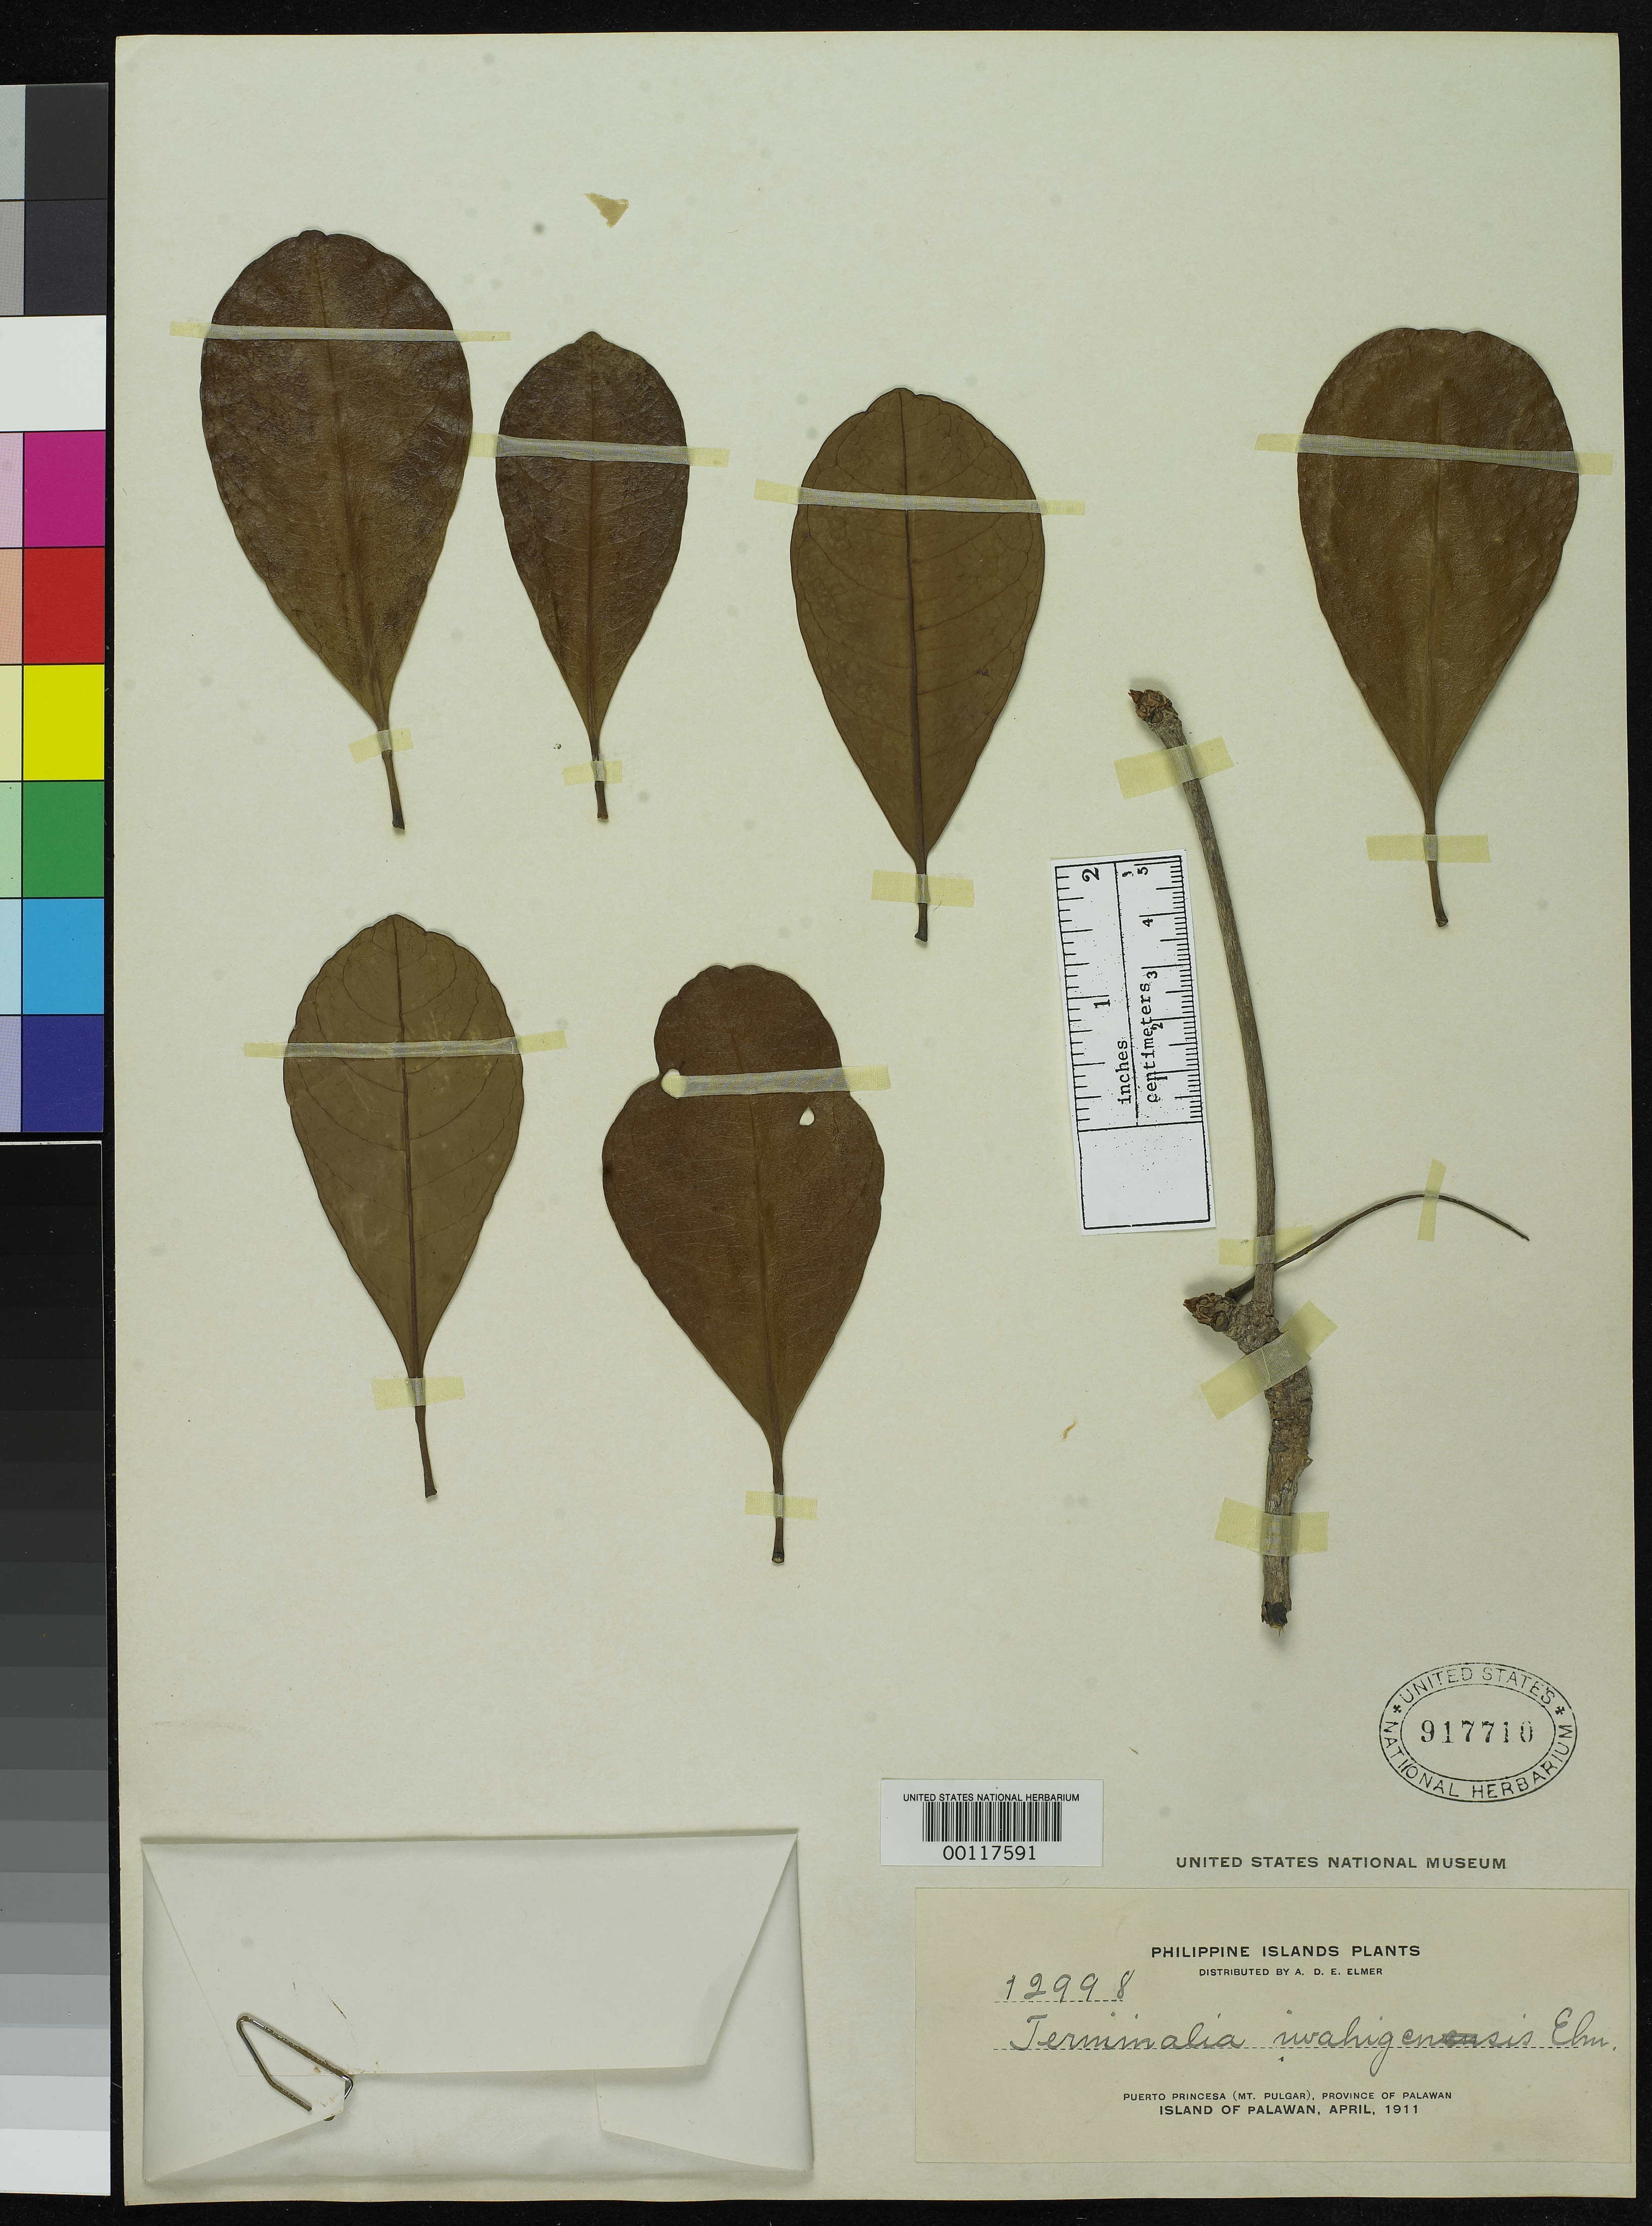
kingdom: Plantae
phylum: Tracheophyta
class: Magnoliopsida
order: Myrtales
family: Combretaceae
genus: Terminalia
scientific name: Terminalia iwahigensis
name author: Elmer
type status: Isosyntype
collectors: A. D. E. Elmer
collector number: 12998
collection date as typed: Apr 1911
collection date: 1911-04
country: Philippines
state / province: Mimaropa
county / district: Palawan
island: Palawan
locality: Puerto Princesa (Mt. Pulgar), Province of Palawan, Island of Palawan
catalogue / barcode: US 917710